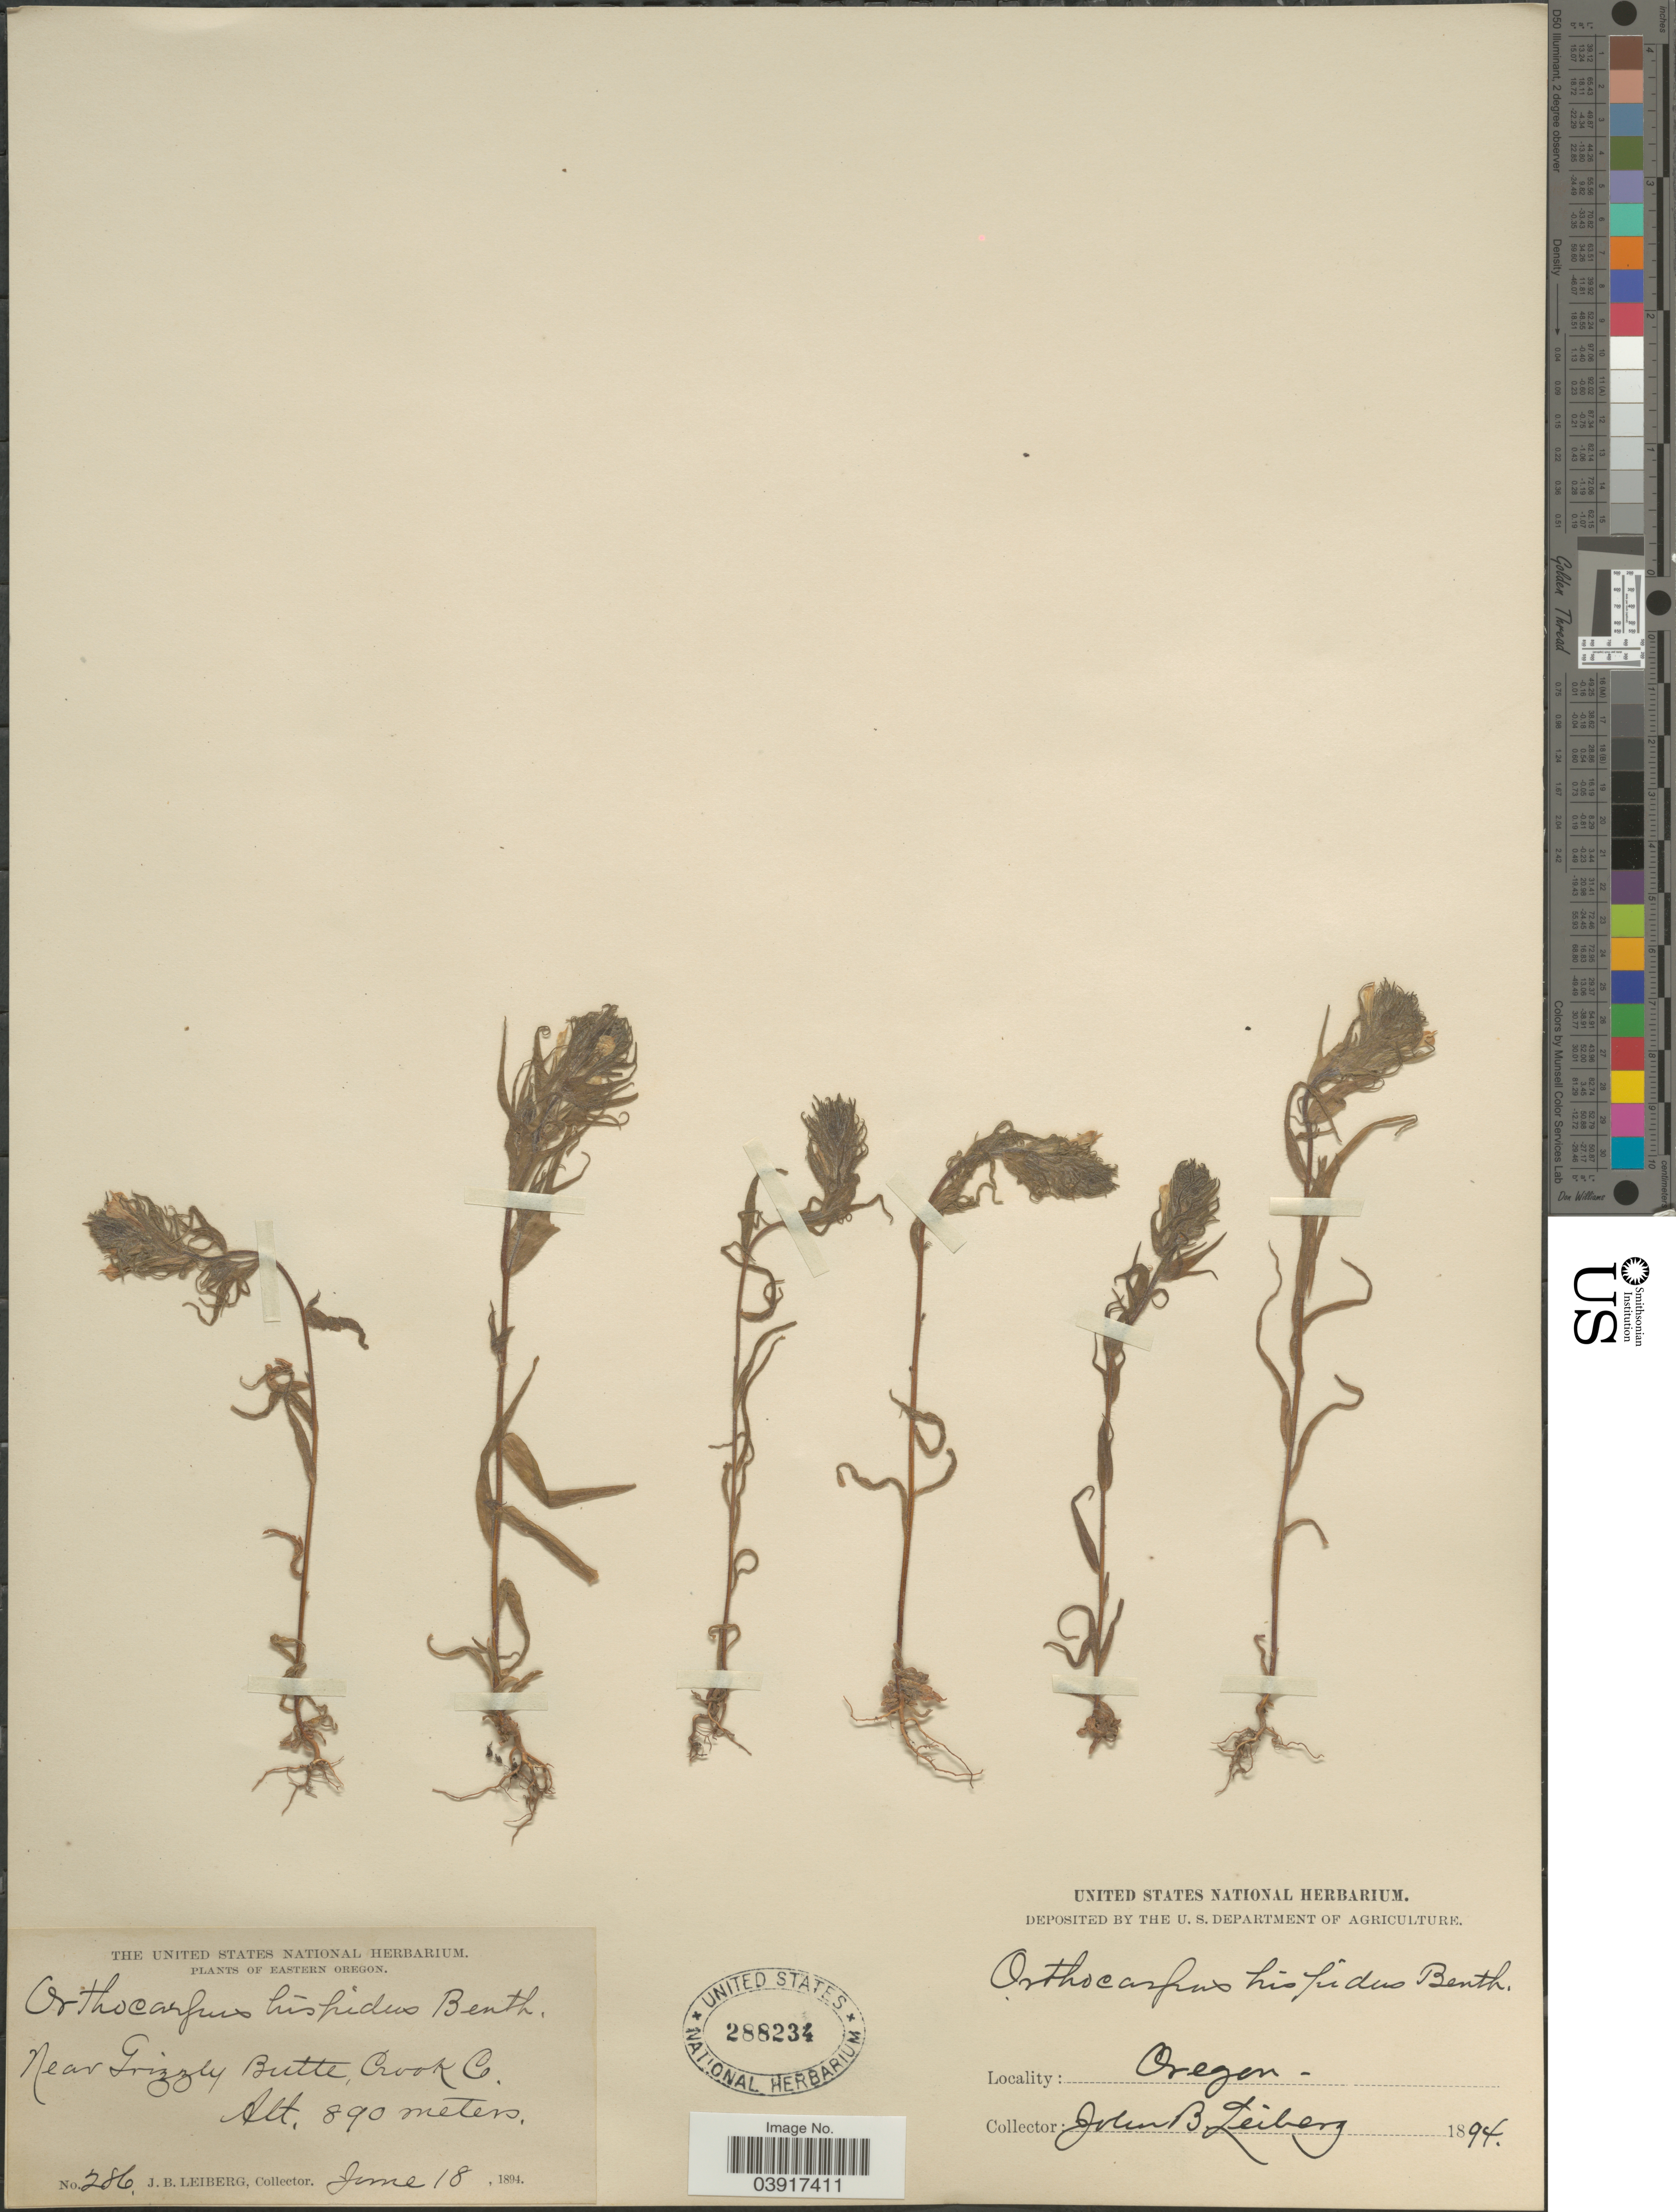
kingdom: Plantae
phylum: Tracheophyta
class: Magnoliopsida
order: Lamiales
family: Orobanchaceae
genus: Orthocarpus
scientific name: Orthocarpus hispidus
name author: Benth.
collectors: J. B. Leiberg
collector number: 286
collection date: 1894-06-18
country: United States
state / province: Oregon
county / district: Crook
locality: Eastern Oregon. Near Grizzly Butte, Crook Co.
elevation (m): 890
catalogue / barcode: US 288234